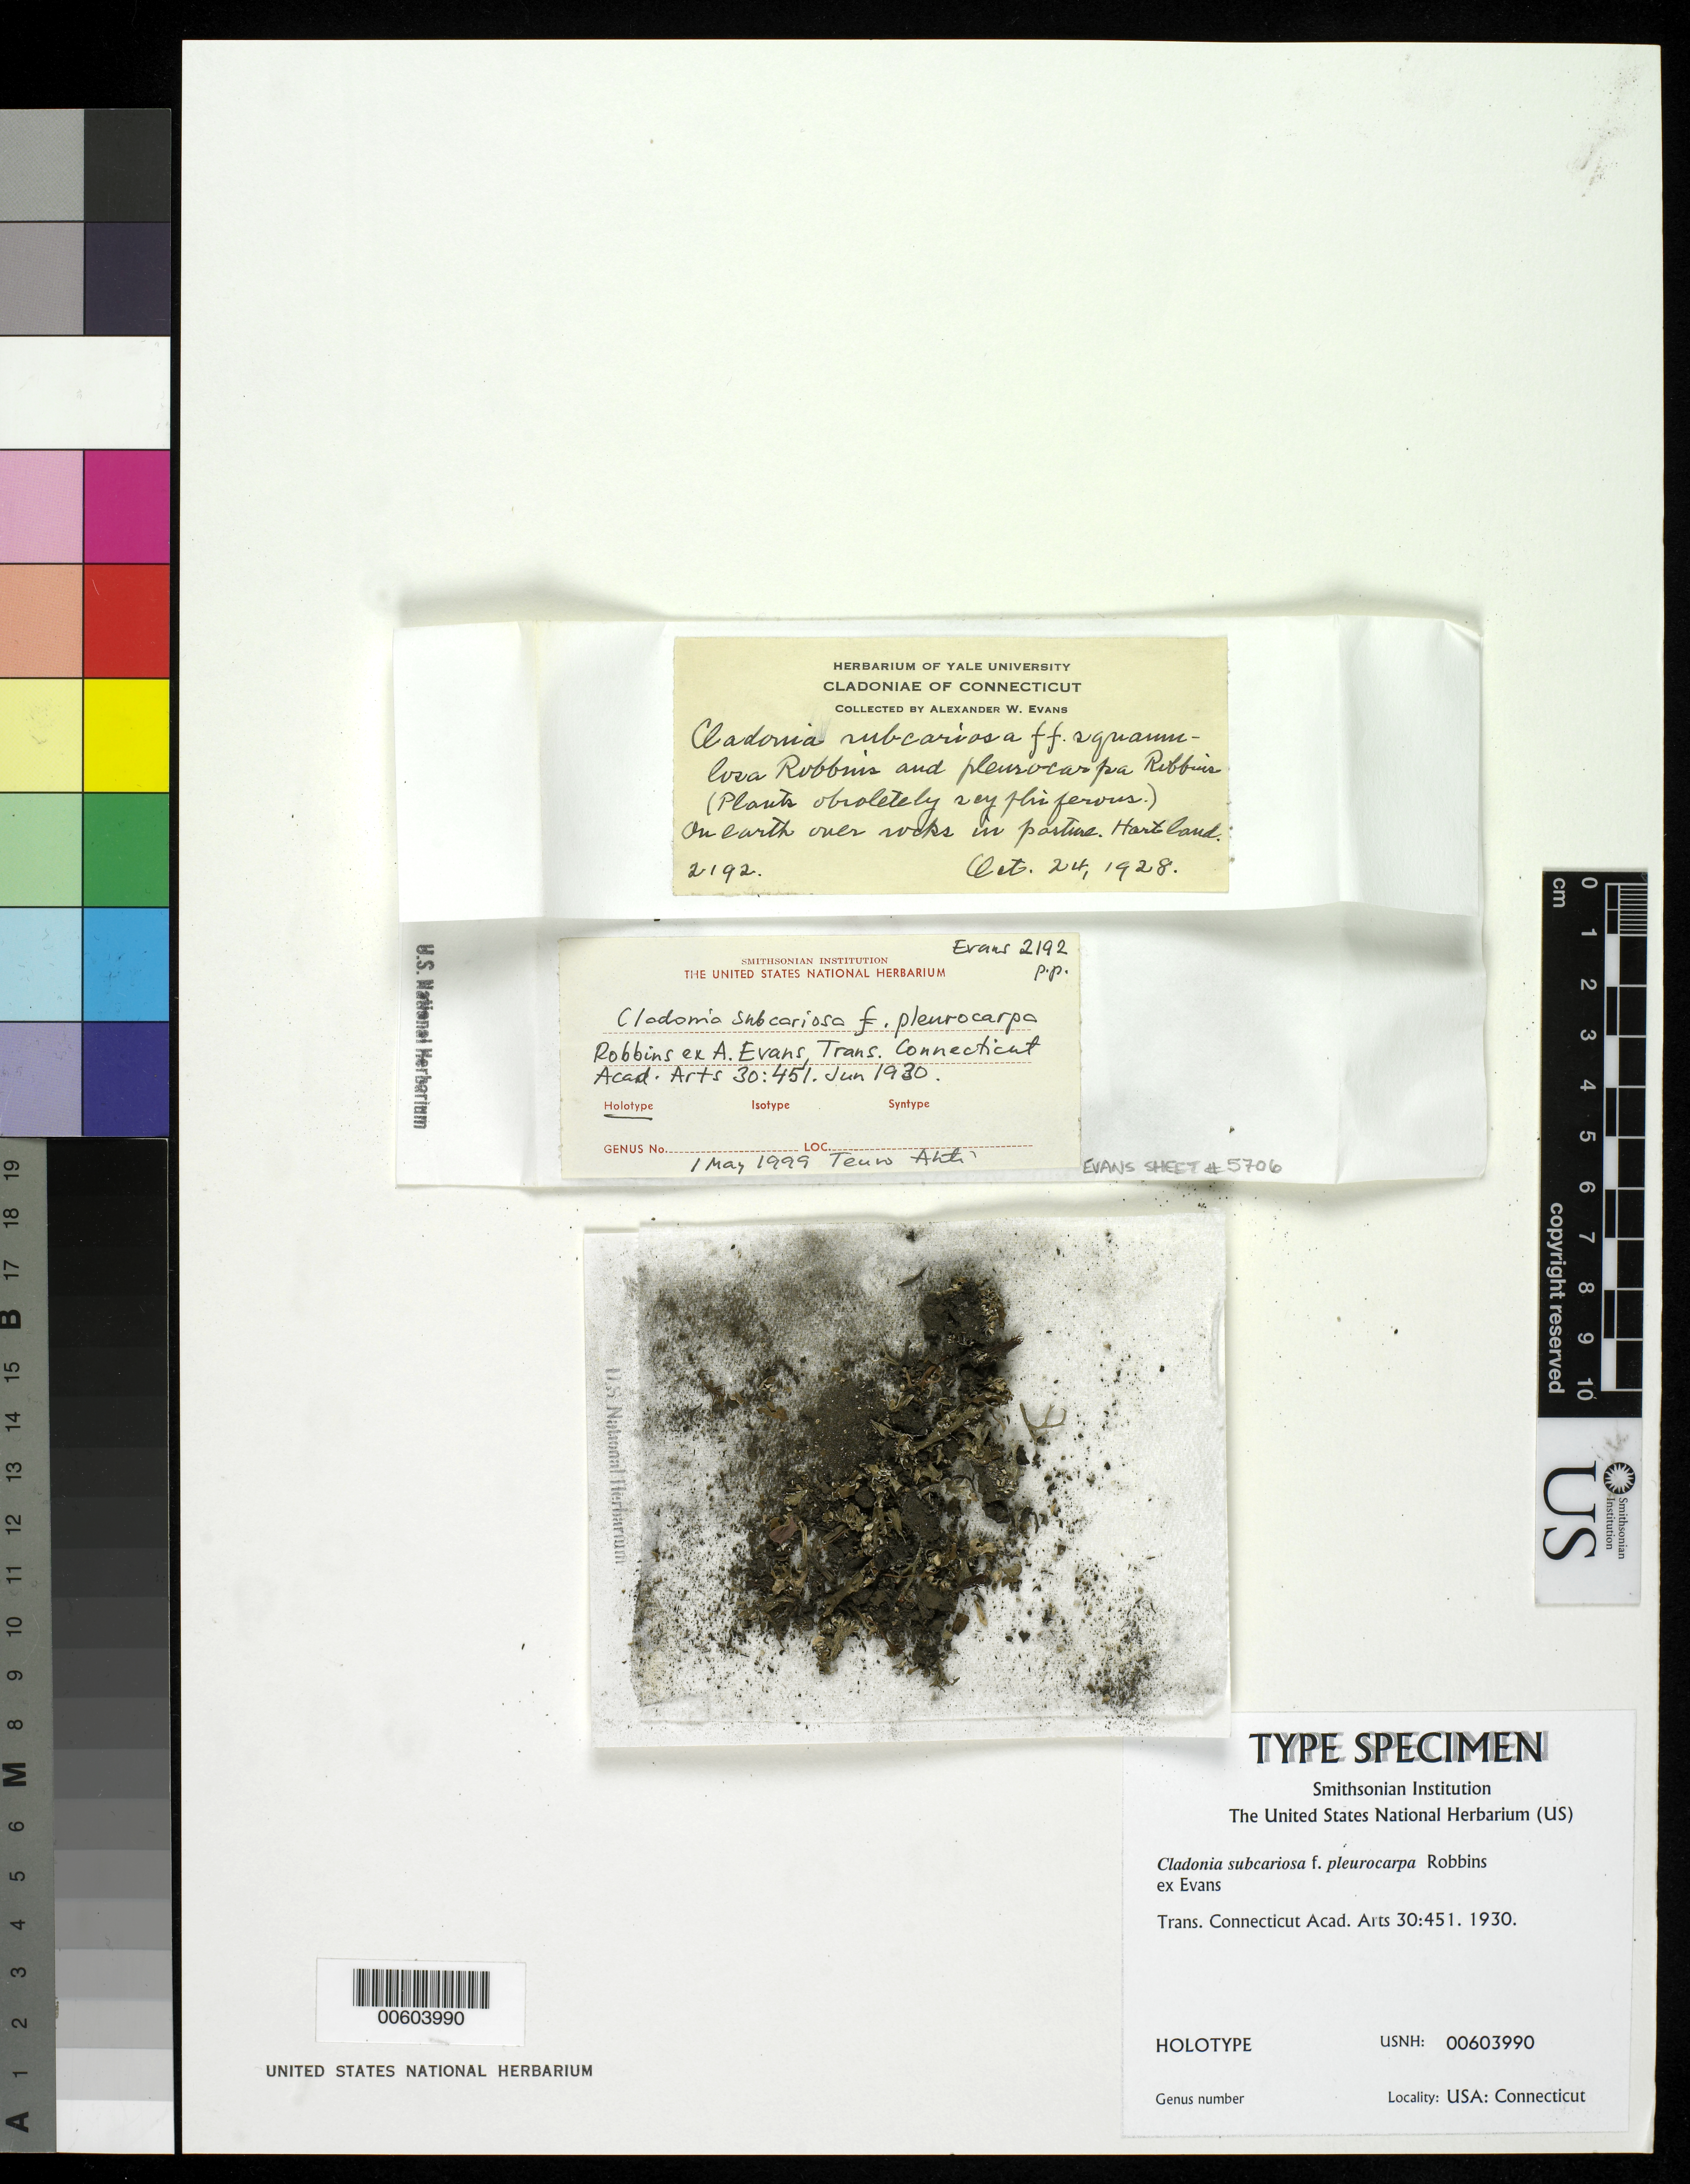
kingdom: Fungi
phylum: Ascomycota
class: Lecanoromycetes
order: Lecanorales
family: Cladoniaceae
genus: Cladonia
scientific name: Cladonia subcariosa f. pleurocarpa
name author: Robbins ex A. Evans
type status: Holotype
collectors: A. W. Evans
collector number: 2192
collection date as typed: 24 Oct 1928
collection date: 1928-10-24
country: United States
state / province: Connecticut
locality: Hartland.